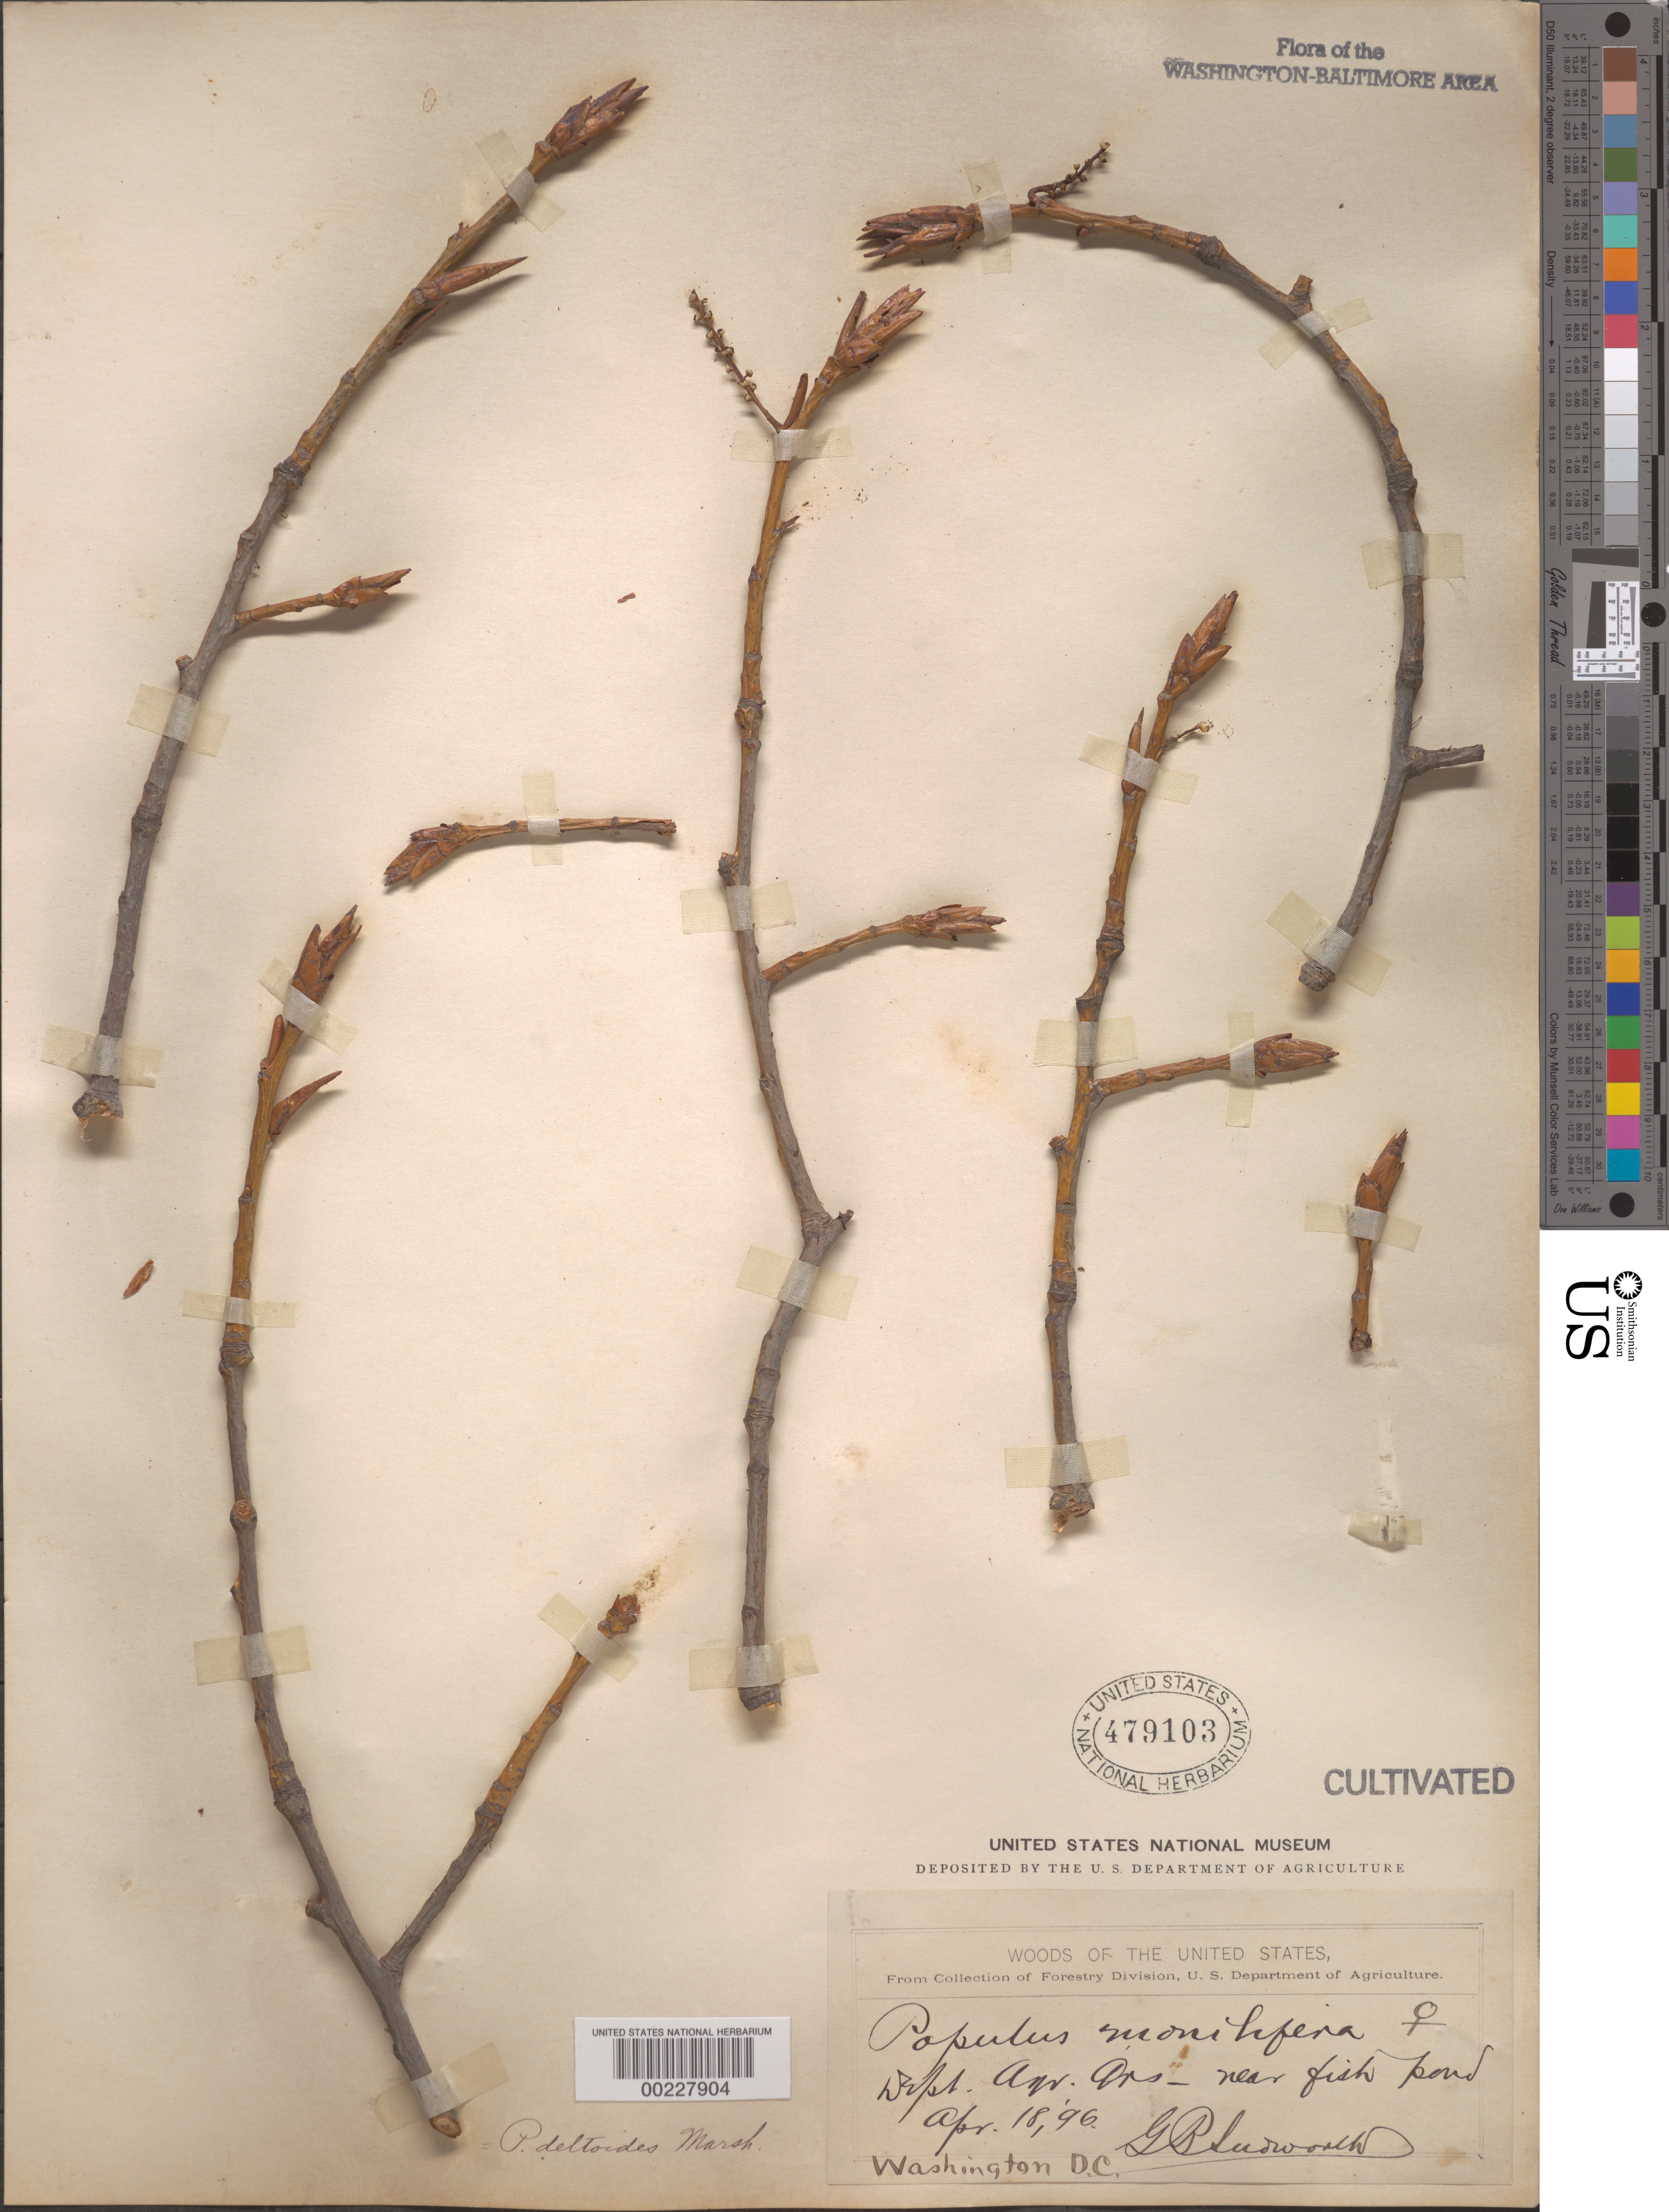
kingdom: Plantae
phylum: Tracheophyta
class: Magnoliopsida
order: Malpighiales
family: Salicaceae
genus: Populus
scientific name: Populus deltoides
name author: W. Bartram ex Marshall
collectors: G. B. Sudworth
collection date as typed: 18 Apr 1896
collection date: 1896-04-18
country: United States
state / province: District of Columbia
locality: Agriculture grounds, near Fish Pond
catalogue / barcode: US 479103